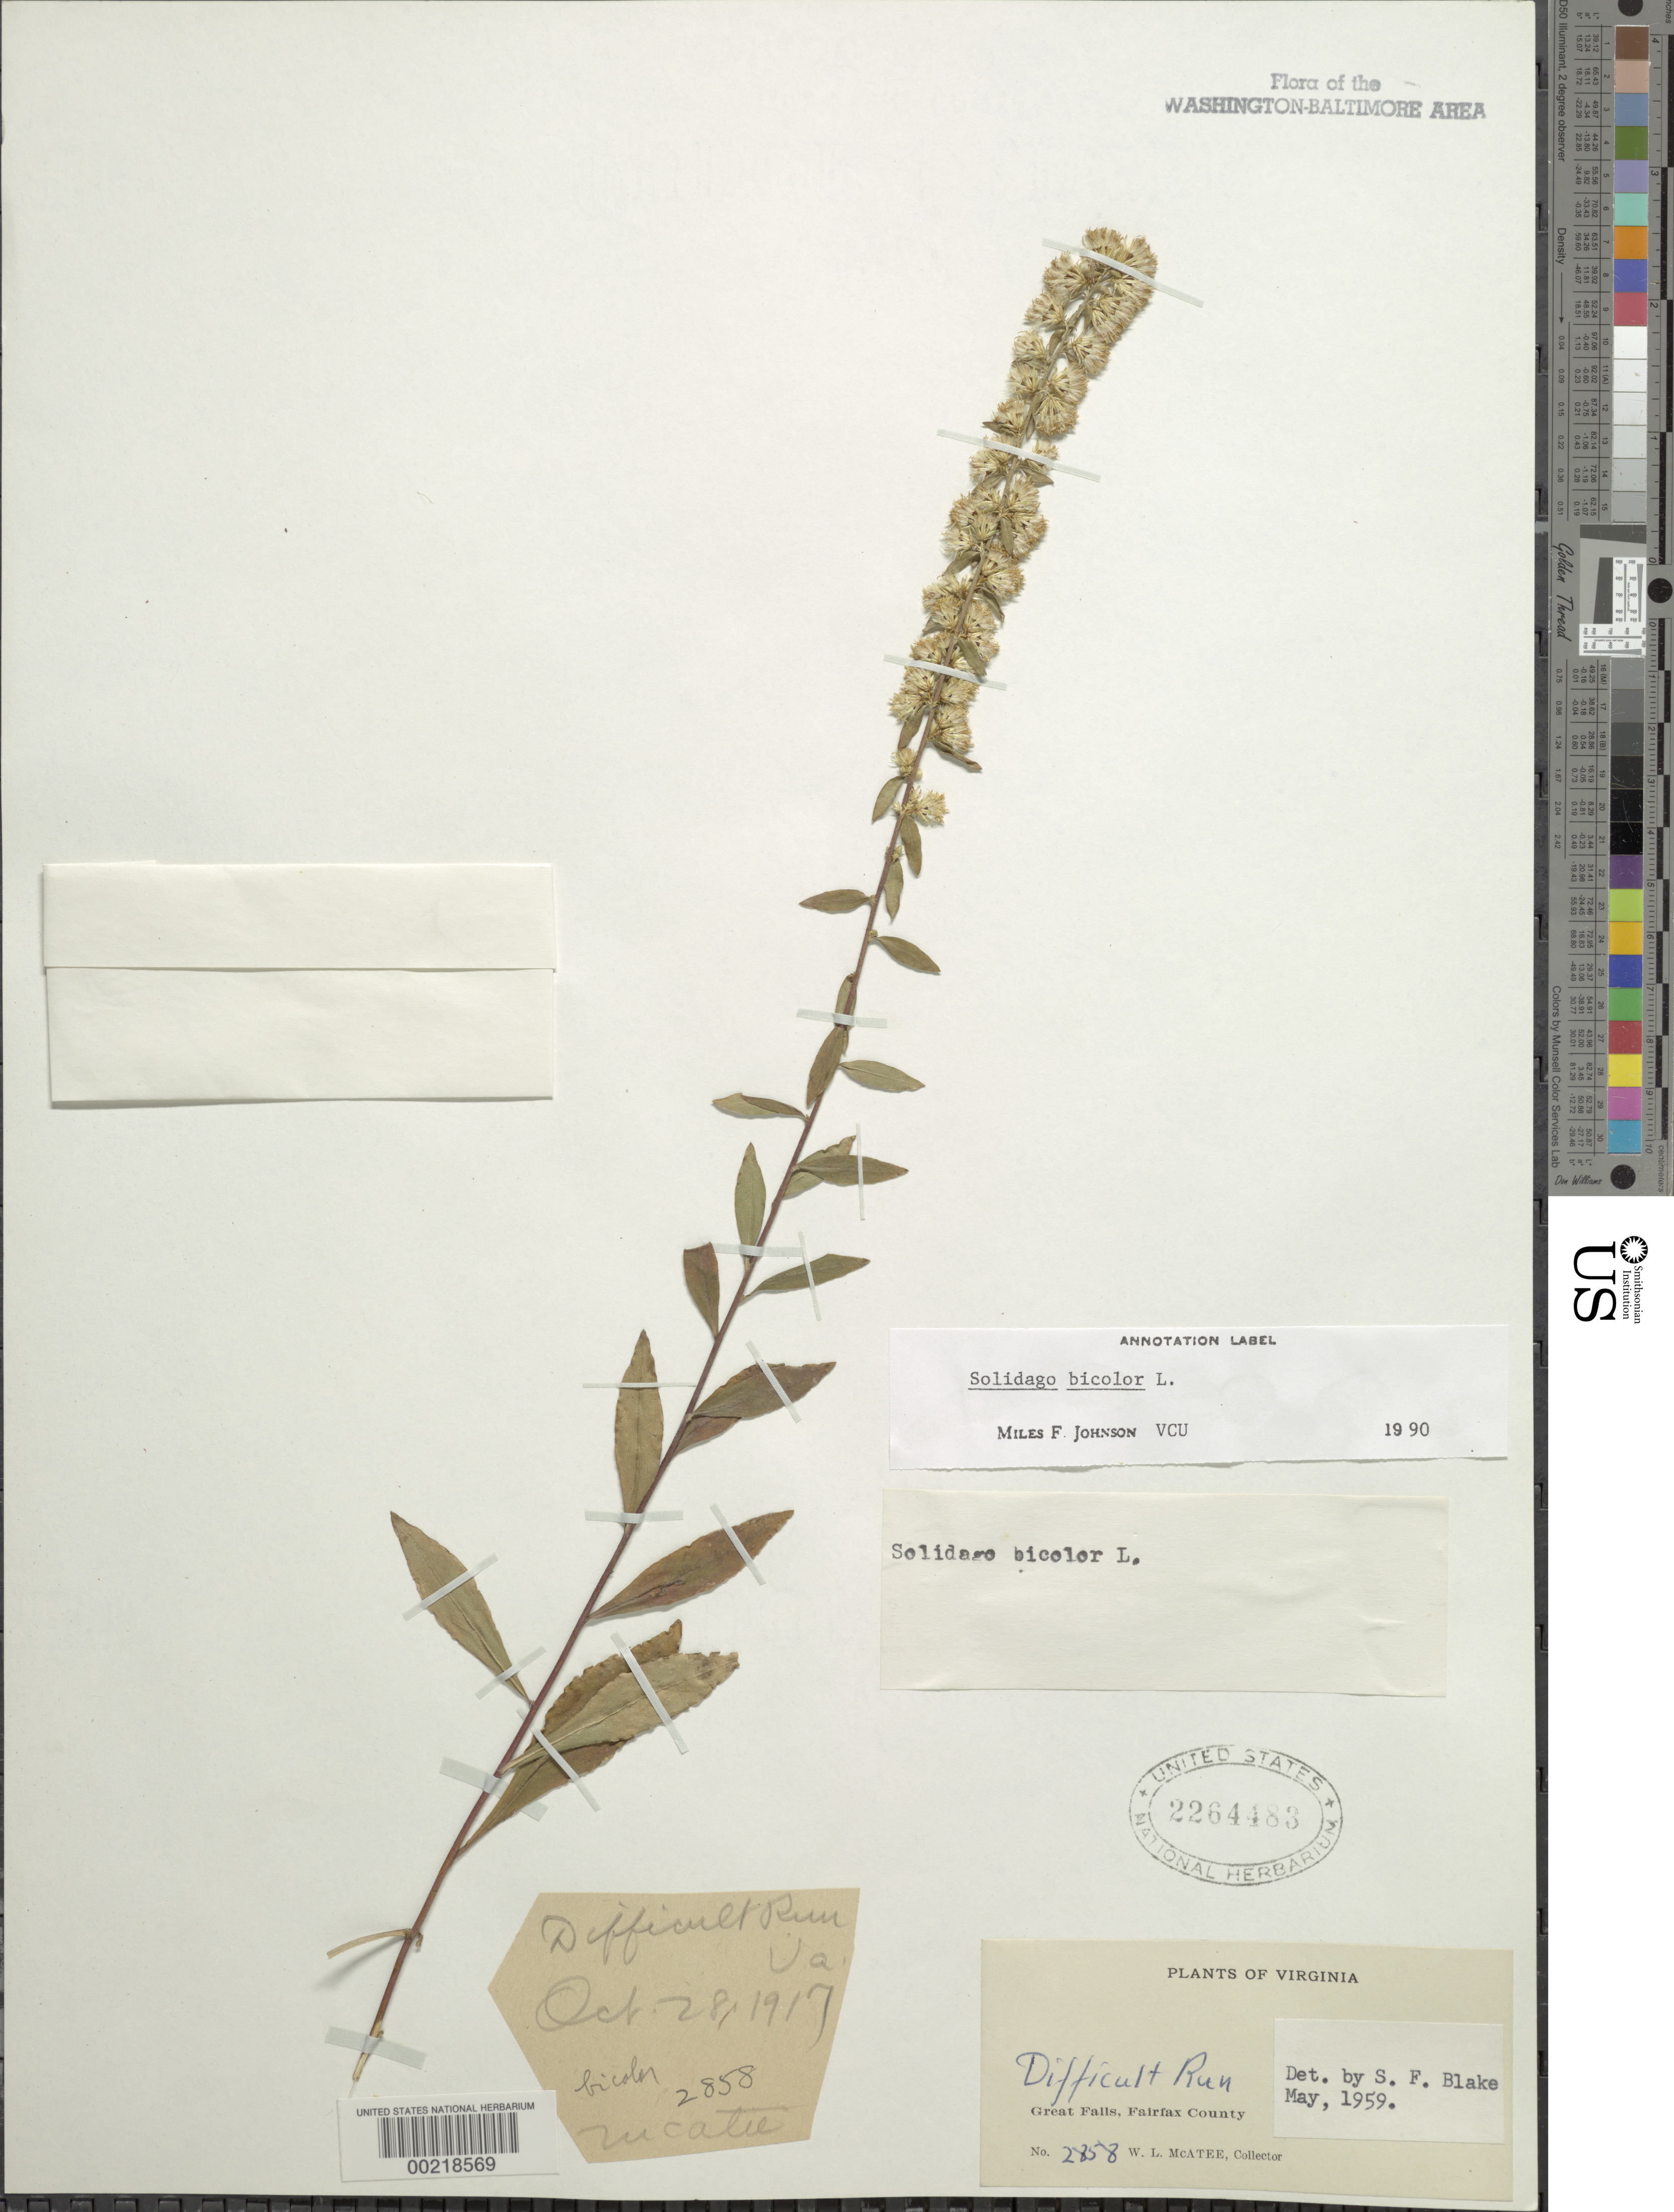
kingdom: Plantae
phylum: Tracheophyta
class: Magnoliopsida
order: Asterales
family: Asteraceae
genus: Solidago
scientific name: Solidago bicolor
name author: L.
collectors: W. McAtee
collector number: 2858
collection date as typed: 28 Oct 1917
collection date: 1917-10-28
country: United States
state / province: Virginia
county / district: Fairfax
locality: Difficult Run C. & O. Canal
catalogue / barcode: US 2264483